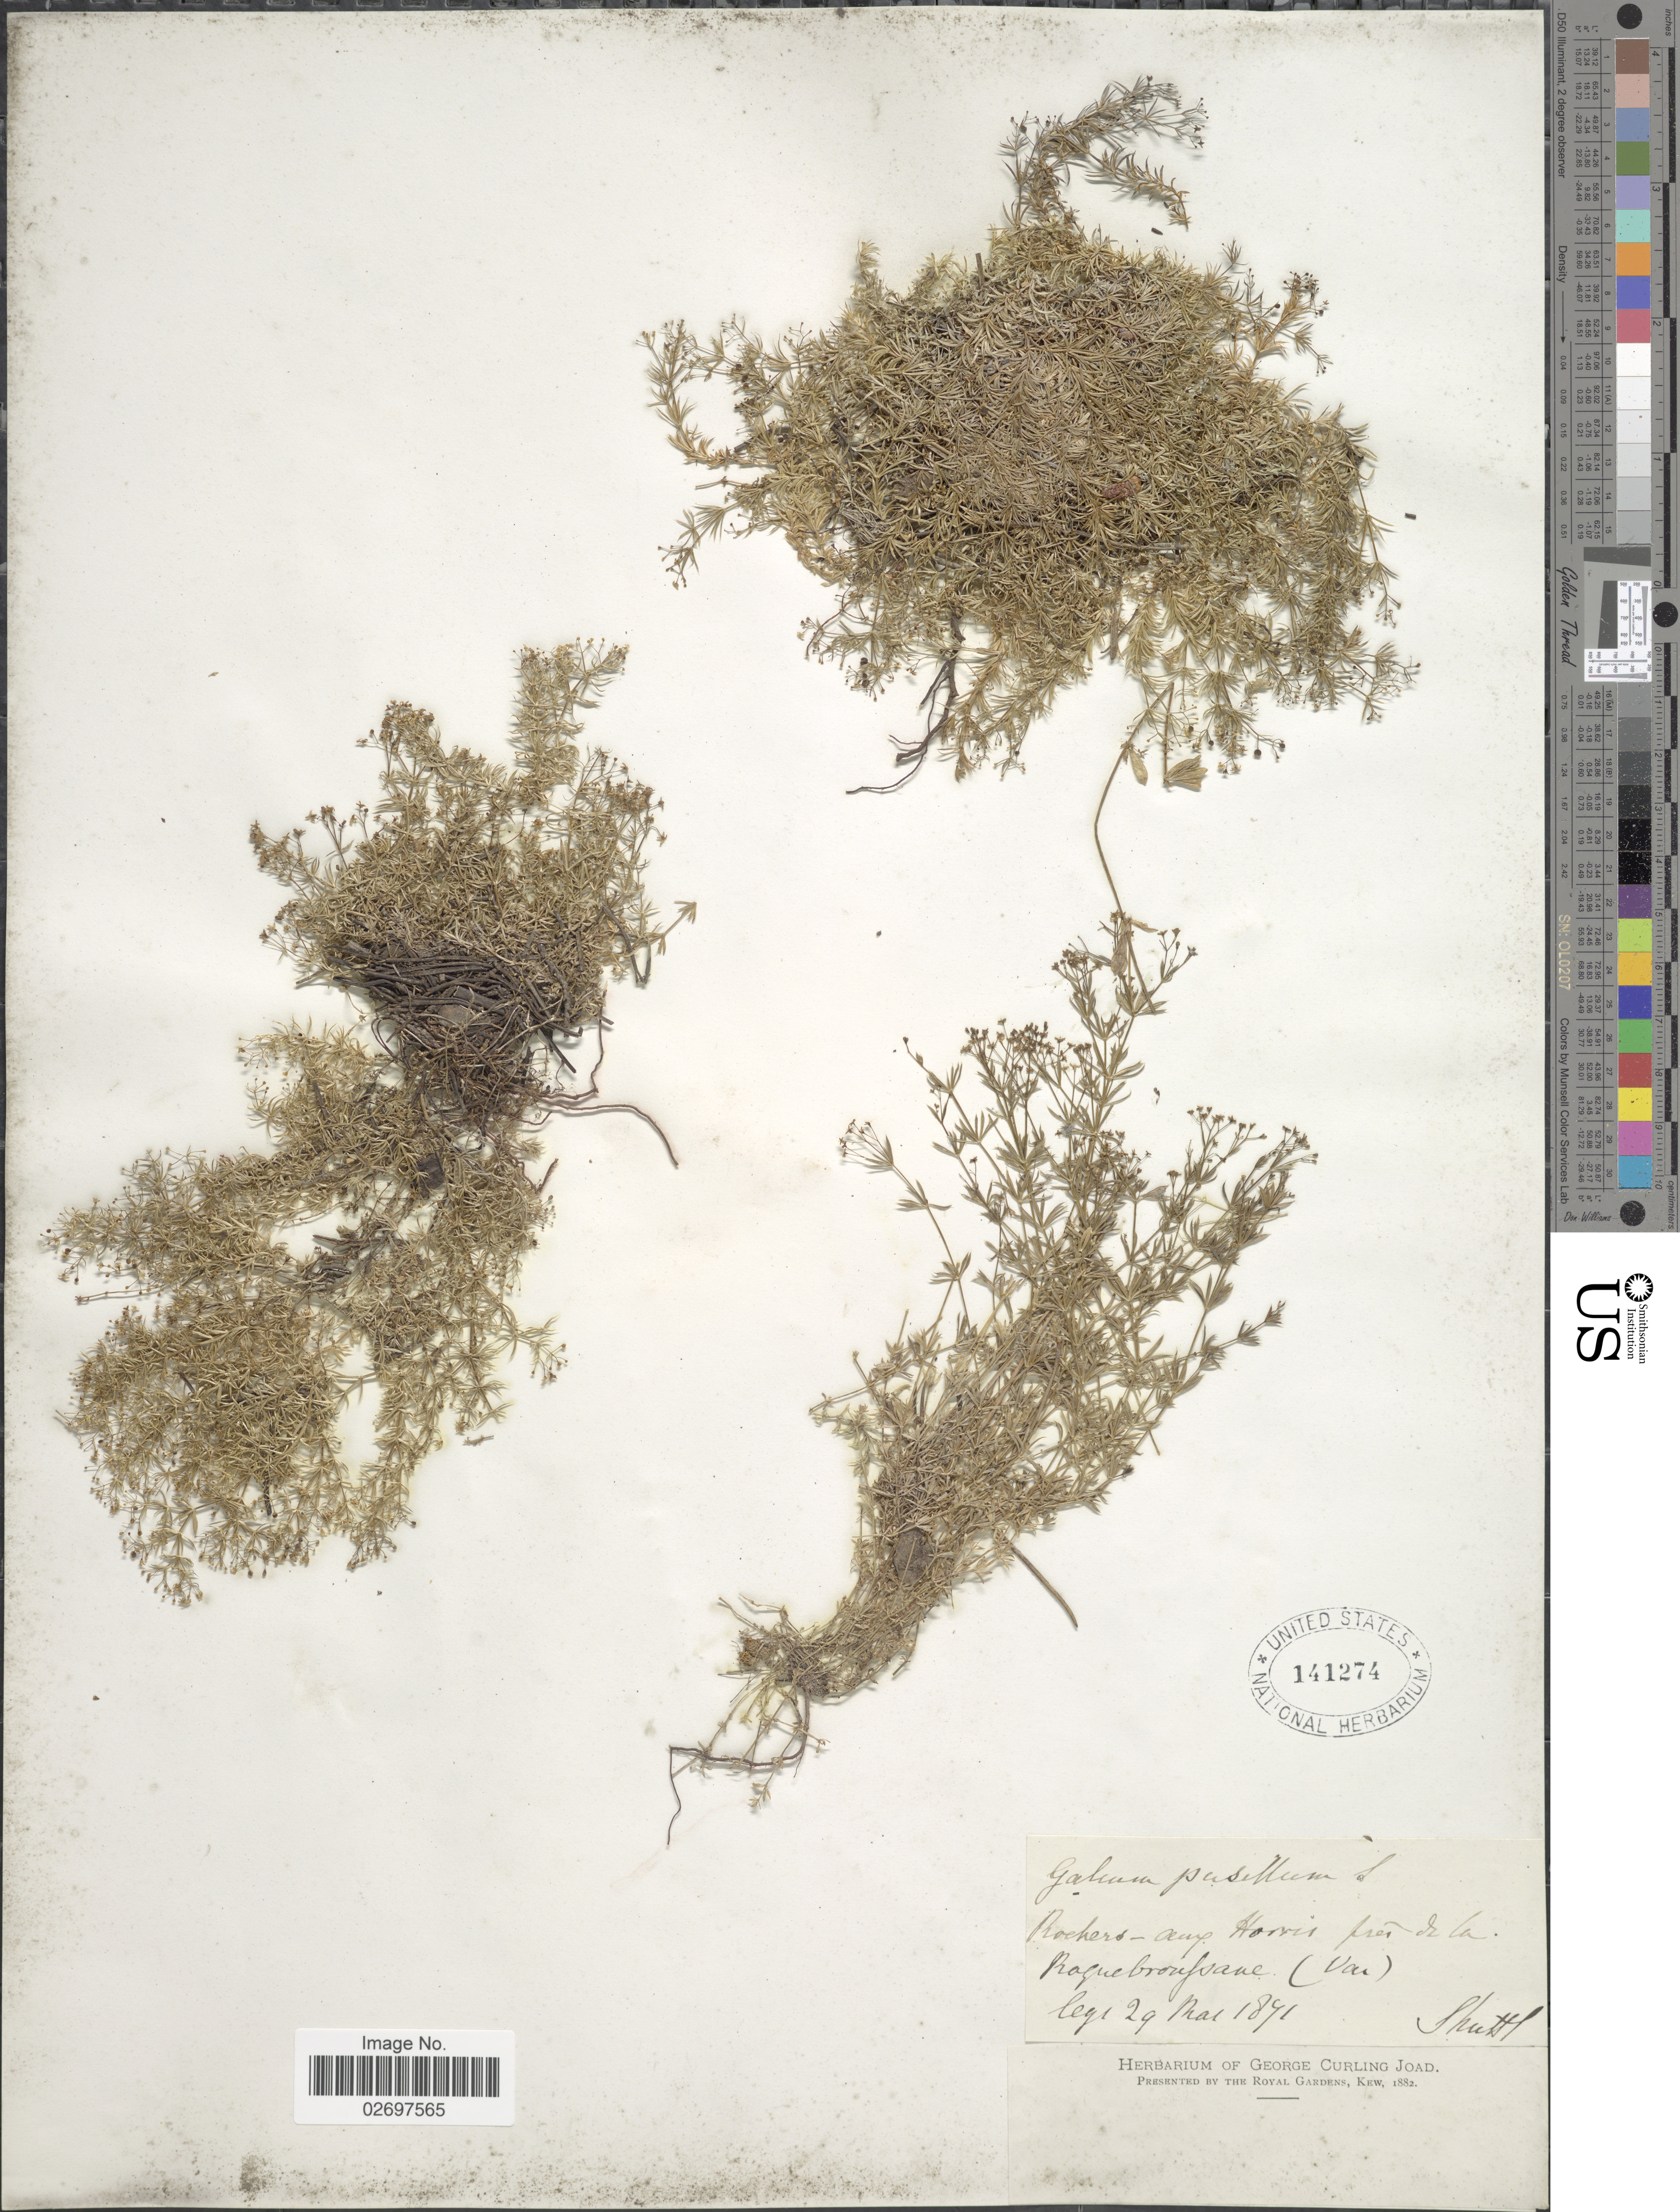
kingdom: Plantae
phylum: Tracheophyta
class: Magnoliopsida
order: Gentianales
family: Rubiaceae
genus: Galium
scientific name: Galium pusillum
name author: L.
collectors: Shuttl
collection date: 1871-05-29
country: France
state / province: Provence-Alpes-Côte d'Azur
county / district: Var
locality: Rochers - auf. Horis pres de la Roquebrussanne (Var)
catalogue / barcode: US 141274